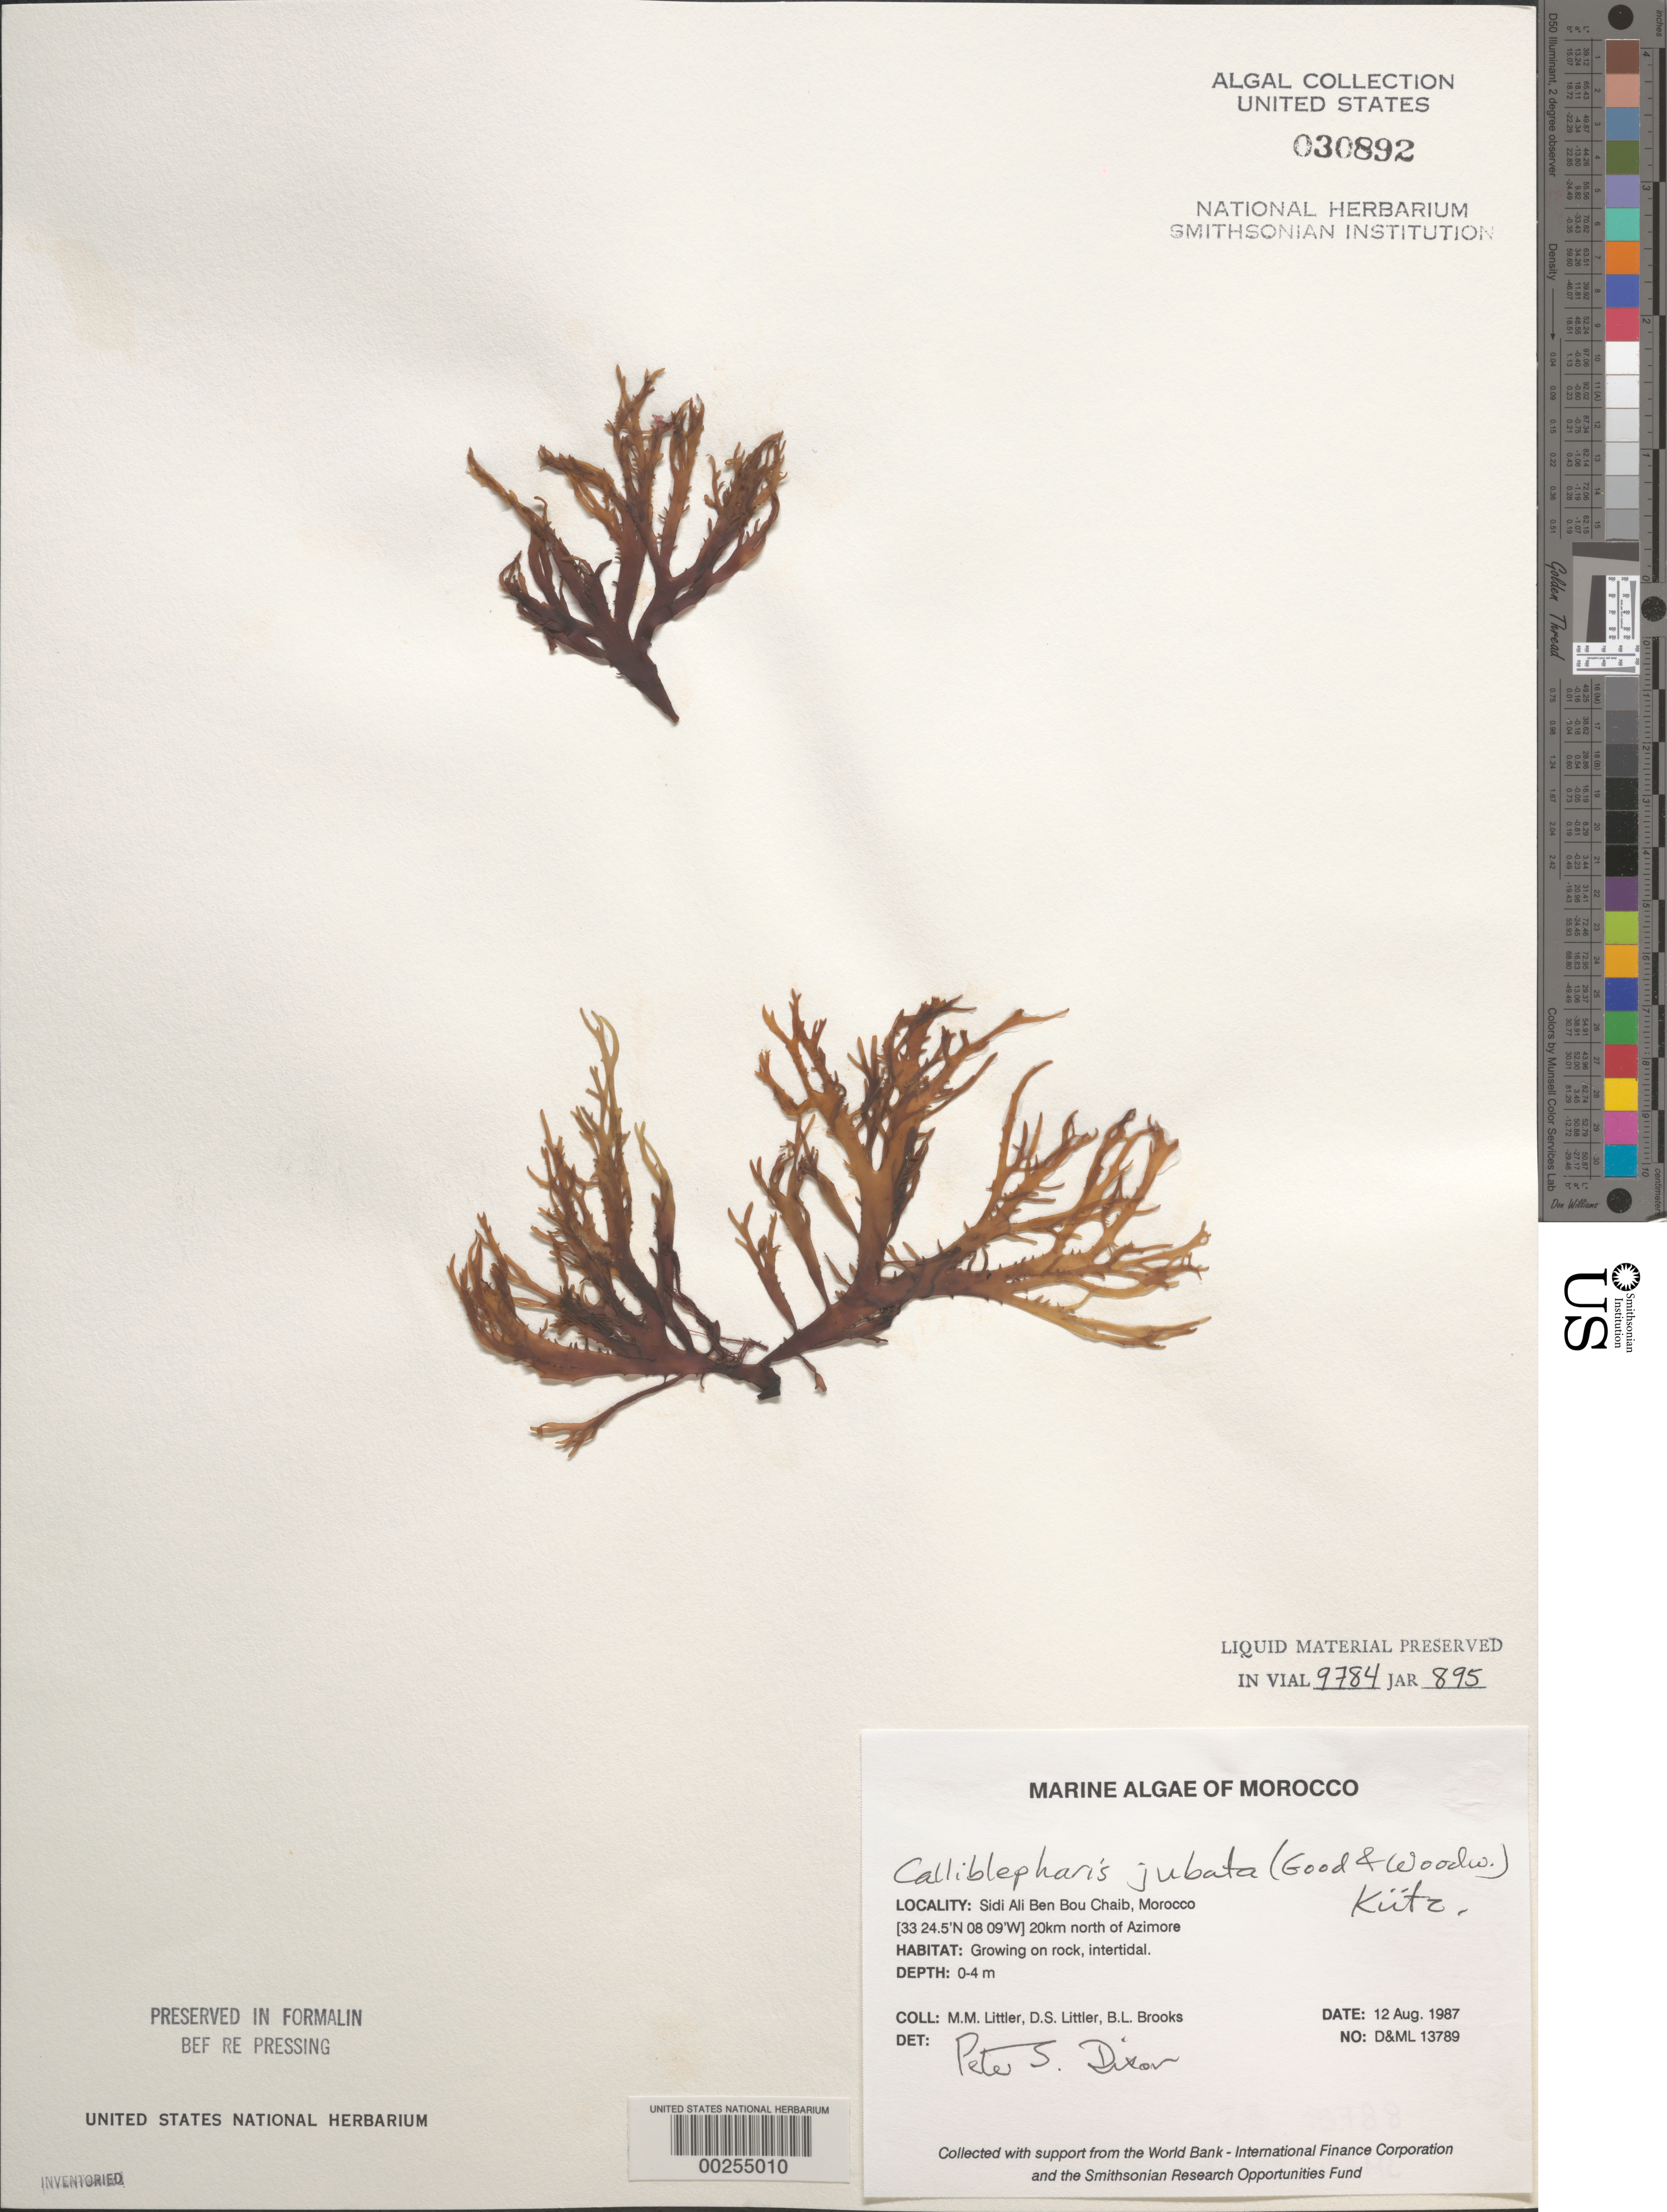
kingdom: Plantae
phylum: Rhodophyta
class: Florideophyceae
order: Gigartinales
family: Cystocloniaceae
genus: Calliblepharis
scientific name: Calliblepharis jubata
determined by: Dixon, P. S.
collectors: M. M. Littler, D. S. Littler & B. Brooks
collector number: D&ML 13789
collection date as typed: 12 Aug 1987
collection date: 1987-08-12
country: Morocco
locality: Sidi Ali Ben Bou Chaib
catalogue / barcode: US 30892